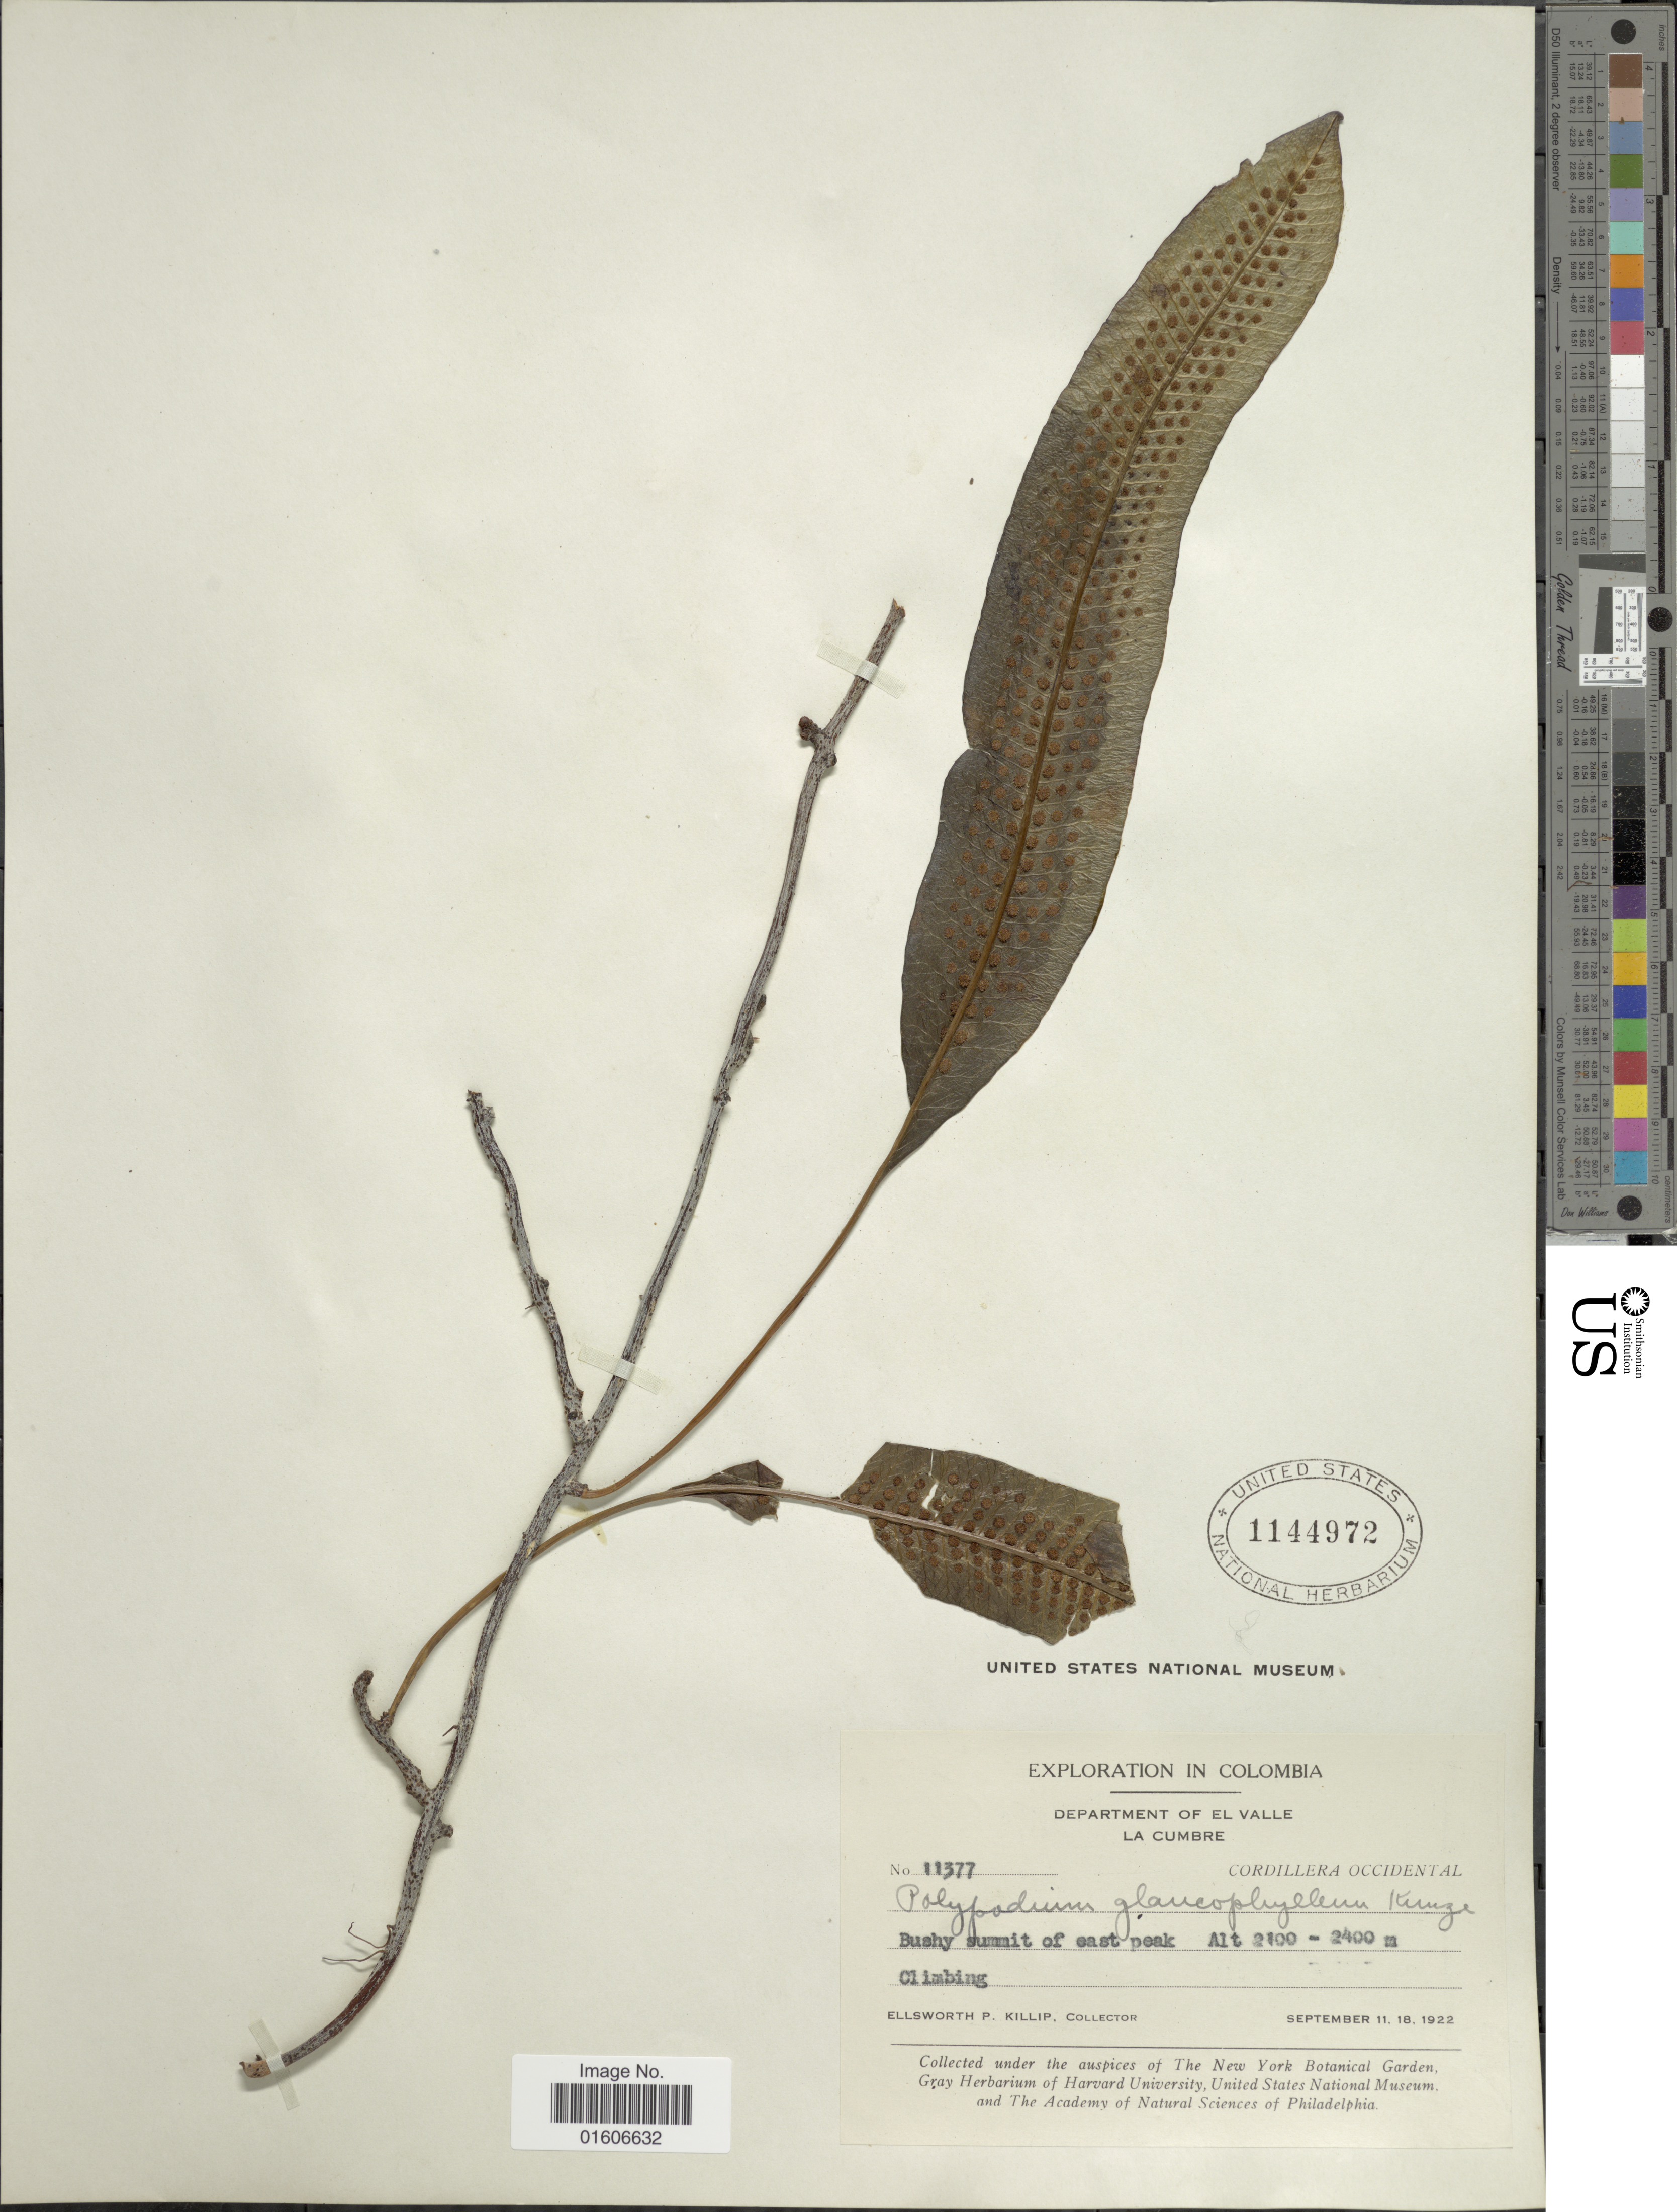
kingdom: Plantae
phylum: Tracheophyta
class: Polypodiopsida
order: Polypodiales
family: Polypodiaceae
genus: Serpocaulon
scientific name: Serpocaulon levigatum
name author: (Cav.) A.R. Sm.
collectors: E. P. Killip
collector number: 11377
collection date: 1922-09-11/1922-09-18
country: Colombia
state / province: Valle del Cauca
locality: Department of El Valle. La Cumbre. Cordillera Occidental. Bushy summit of east peak.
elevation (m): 2100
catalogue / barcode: US 1144972